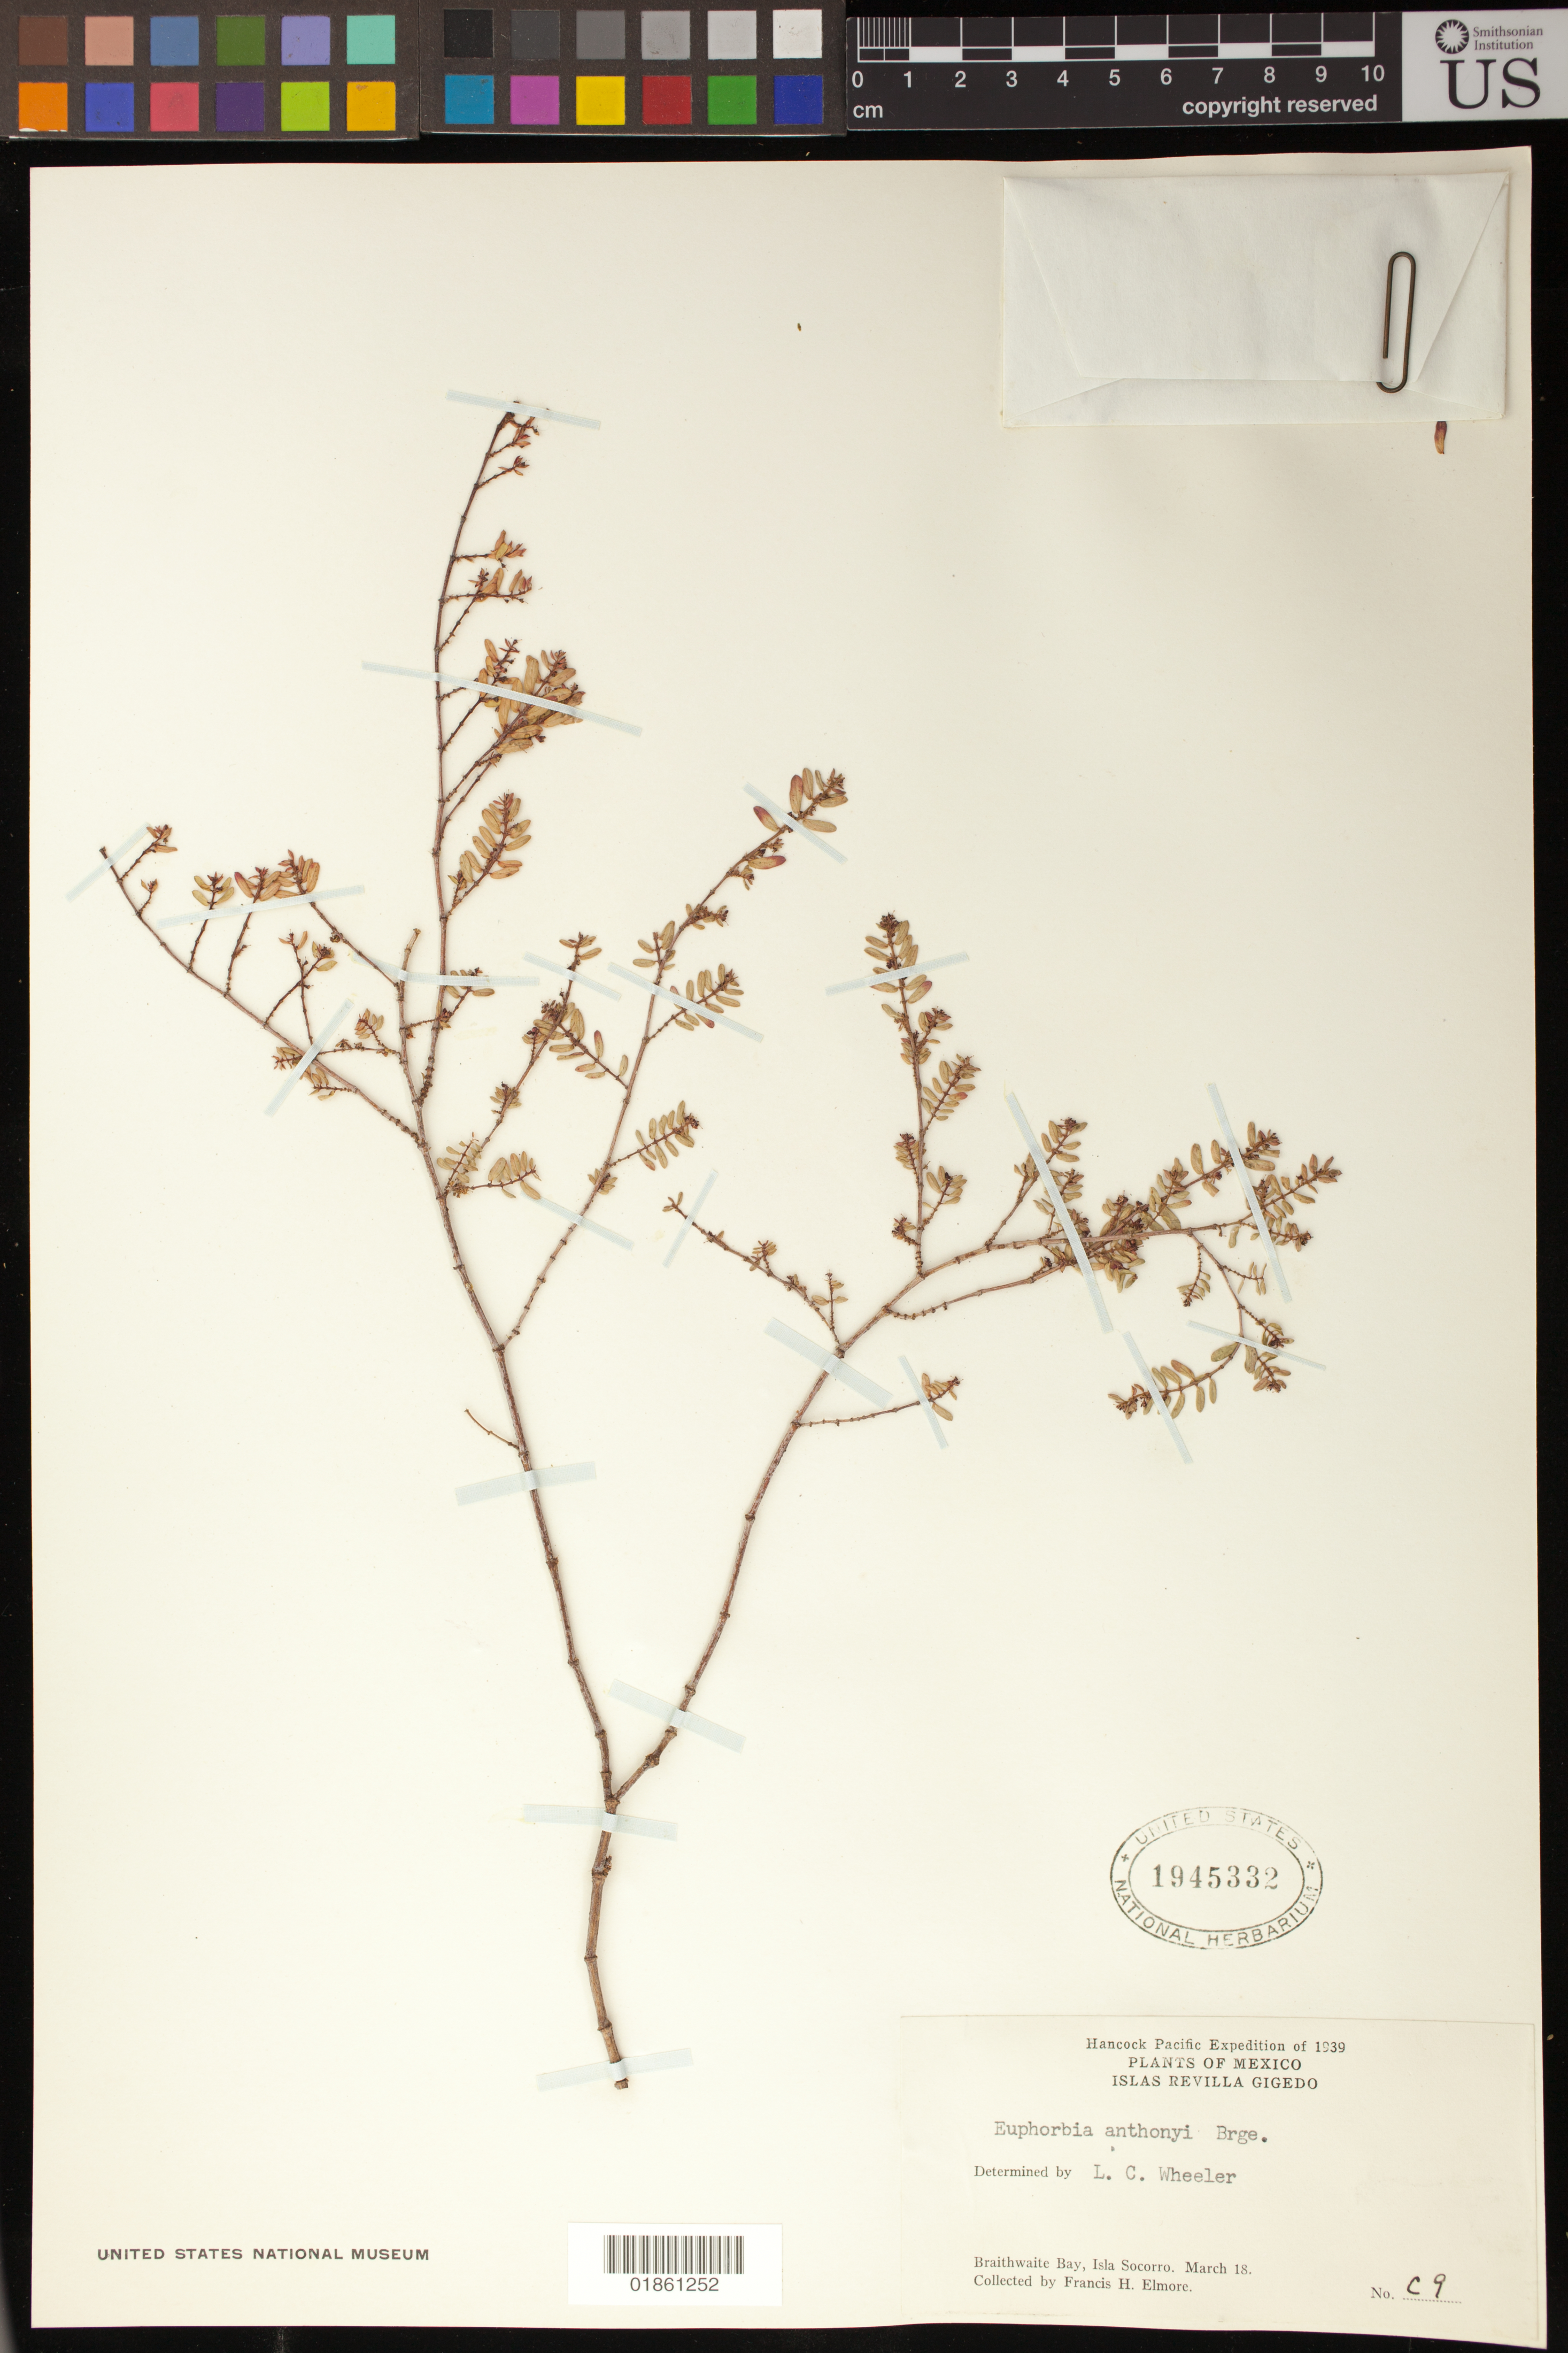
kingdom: Plantae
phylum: Tracheophyta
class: Magnoliopsida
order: Malpighiales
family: Euphorbiaceae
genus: Euphorbia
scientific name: Euphorbia sp.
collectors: F. H. Elmore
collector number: C9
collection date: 1939-03-18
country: Mexico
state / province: Colima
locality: Islas Revilla Gigedo; ; Braithwaite Bay, Isla Socorro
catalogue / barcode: US 1945332